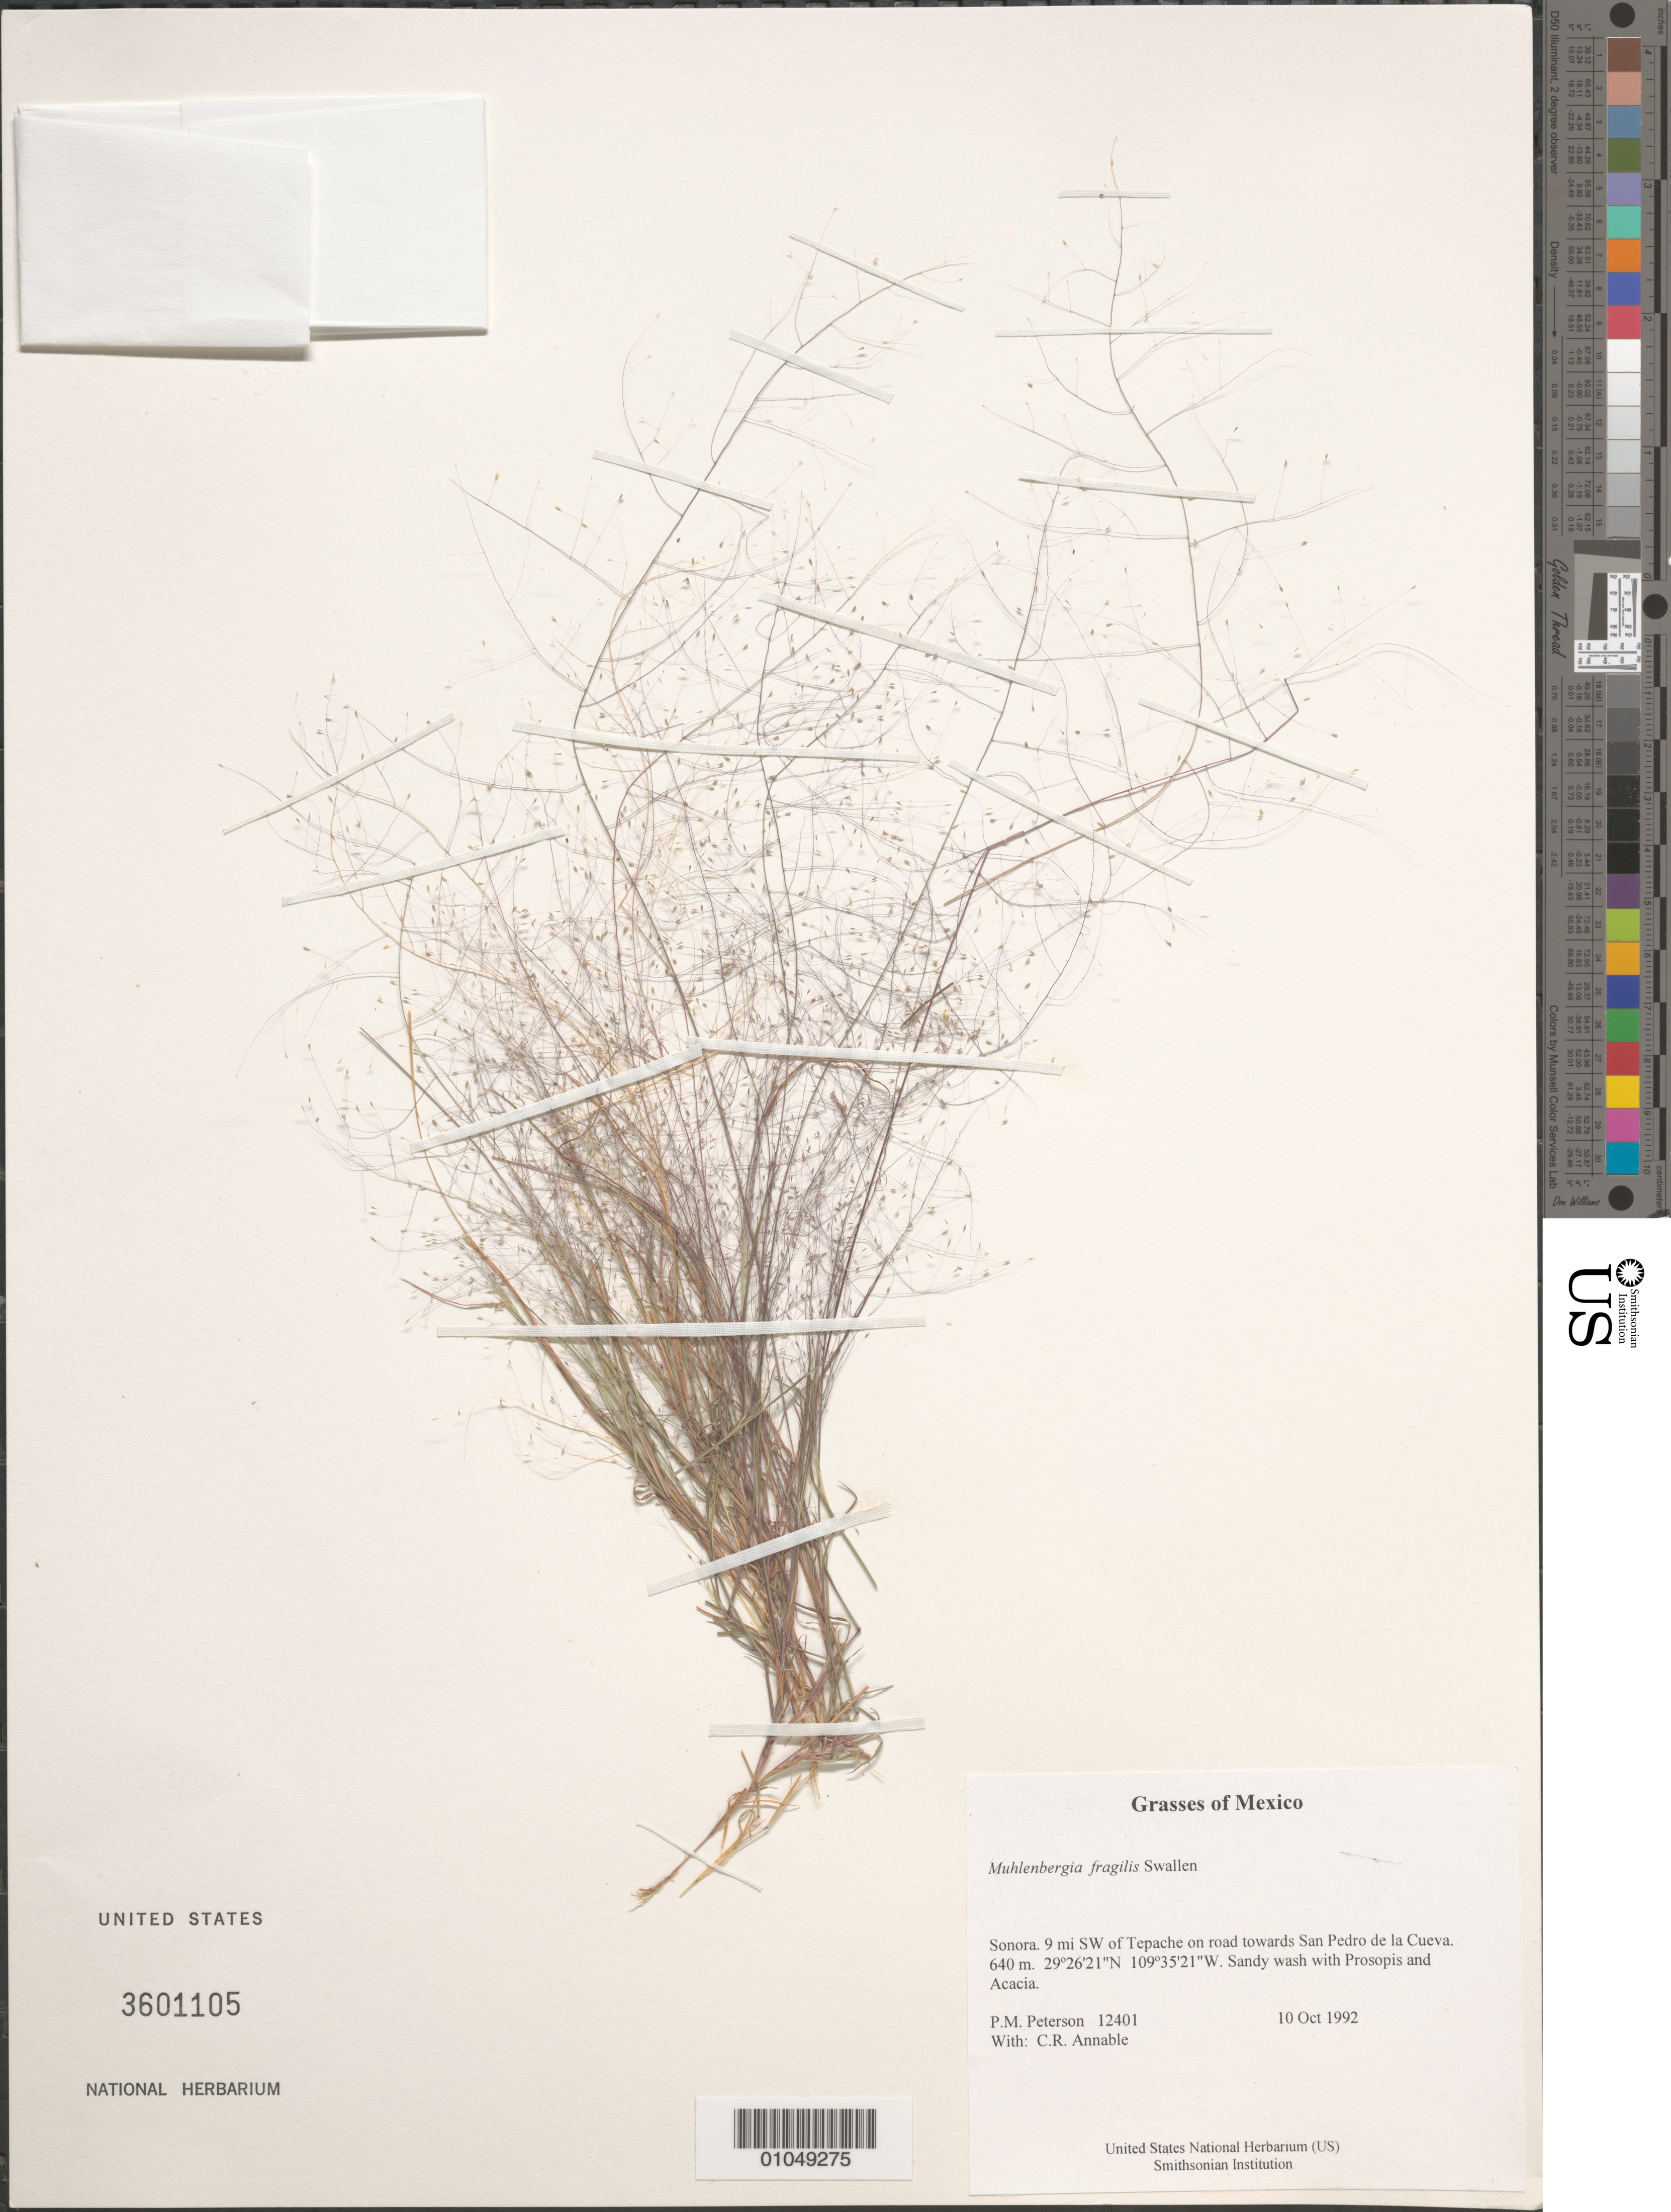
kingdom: Plantae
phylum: Tracheophyta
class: Liliopsida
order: Poales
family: Poaceae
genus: Muhlenbergia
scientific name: Muhlenbergia fragilis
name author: Swallen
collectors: P. M. Peterson & C. R. Annable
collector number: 12401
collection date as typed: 10 Oct 1992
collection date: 1992-10-10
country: Mexico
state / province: Sonora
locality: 9 mi SW of Tepache on road towards San Pedro de la Cueva.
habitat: Sandy wash with Prosopis and Acacia.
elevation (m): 640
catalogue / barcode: US 3601105